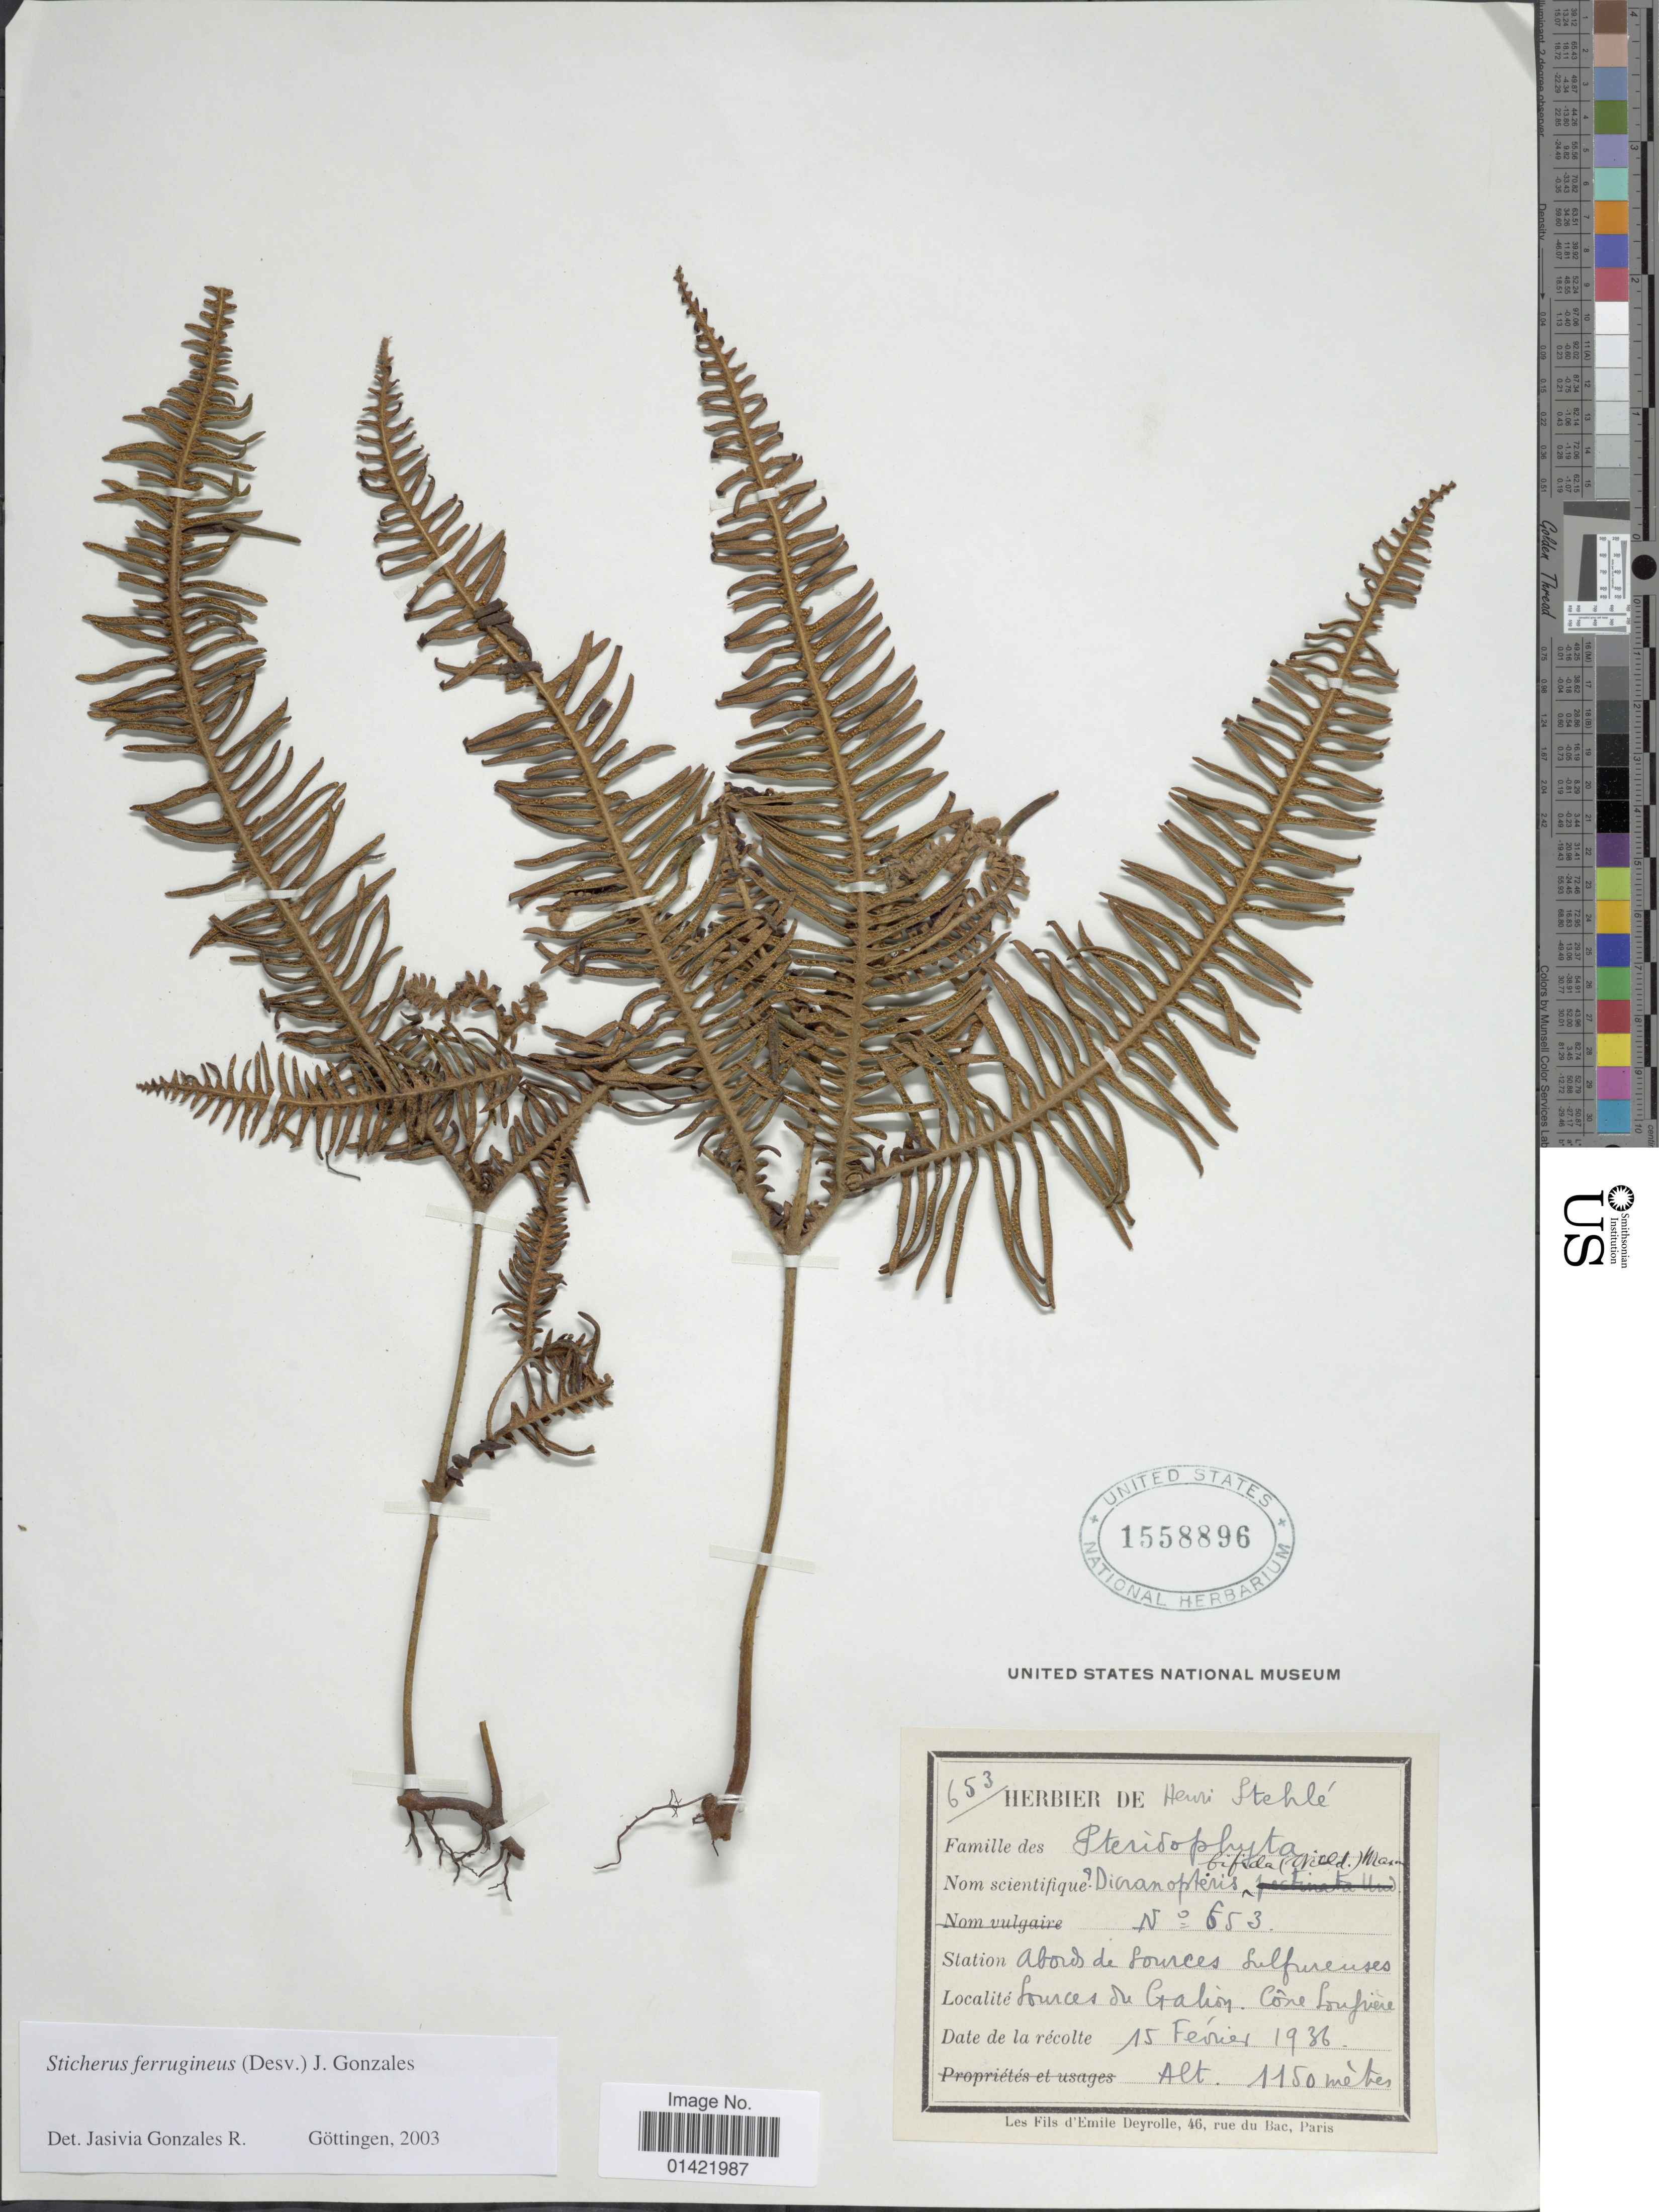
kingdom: Plantae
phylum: Tracheophyta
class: Polypodiopsida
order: Gleicheniales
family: Gleicheniaceae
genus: Sticherus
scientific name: Sticherus ferrugineus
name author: (Desv.) J. Gonzales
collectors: H. Stehlé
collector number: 653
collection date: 1936-02-15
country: Guadeloupe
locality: Abords de sources sulfurenses. Sources de Galion, Cône Soufrière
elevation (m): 1150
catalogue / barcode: US 1558896